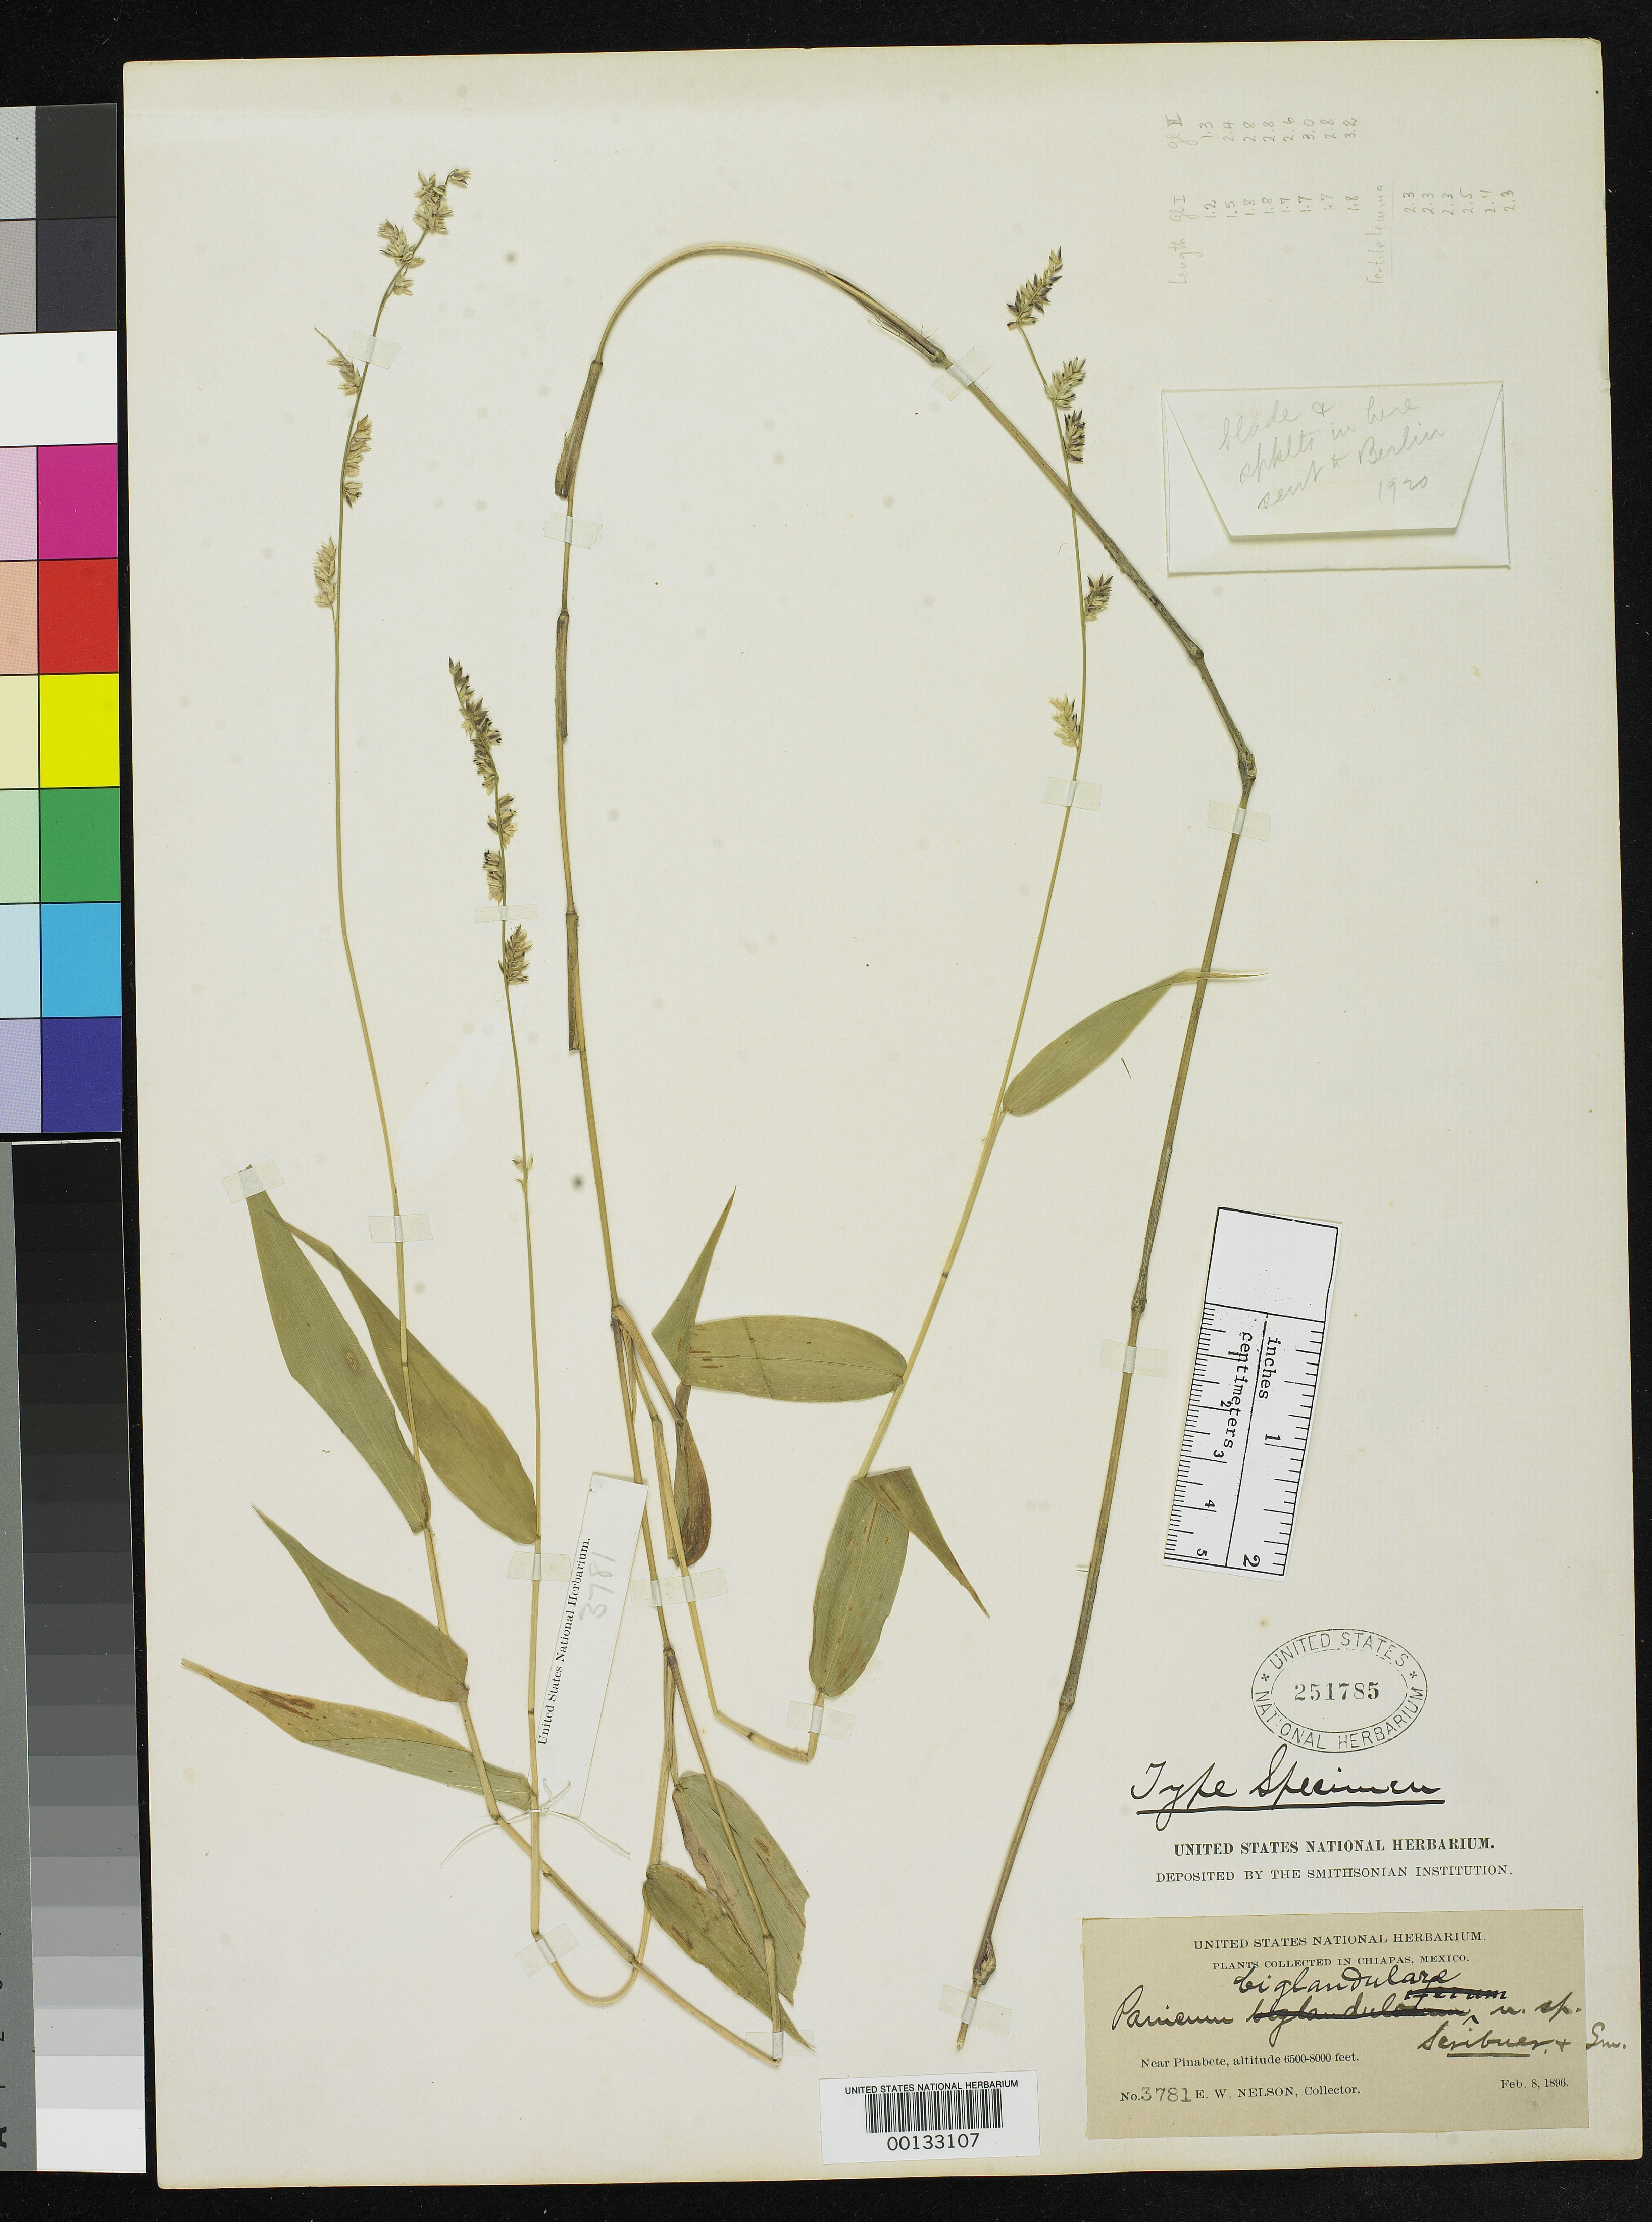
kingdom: Plantae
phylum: Tracheophyta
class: Liliopsida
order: Poales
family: Poaceae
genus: Panicum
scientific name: Panicum biglandulare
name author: Scribn. & J.G. Sm.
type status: Holotype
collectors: E. W. Nelson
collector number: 3781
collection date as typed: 08 Feb 1896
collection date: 1896-02-08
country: Mexico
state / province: Chiapas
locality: Near Pinabete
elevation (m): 1981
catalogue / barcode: US 251785